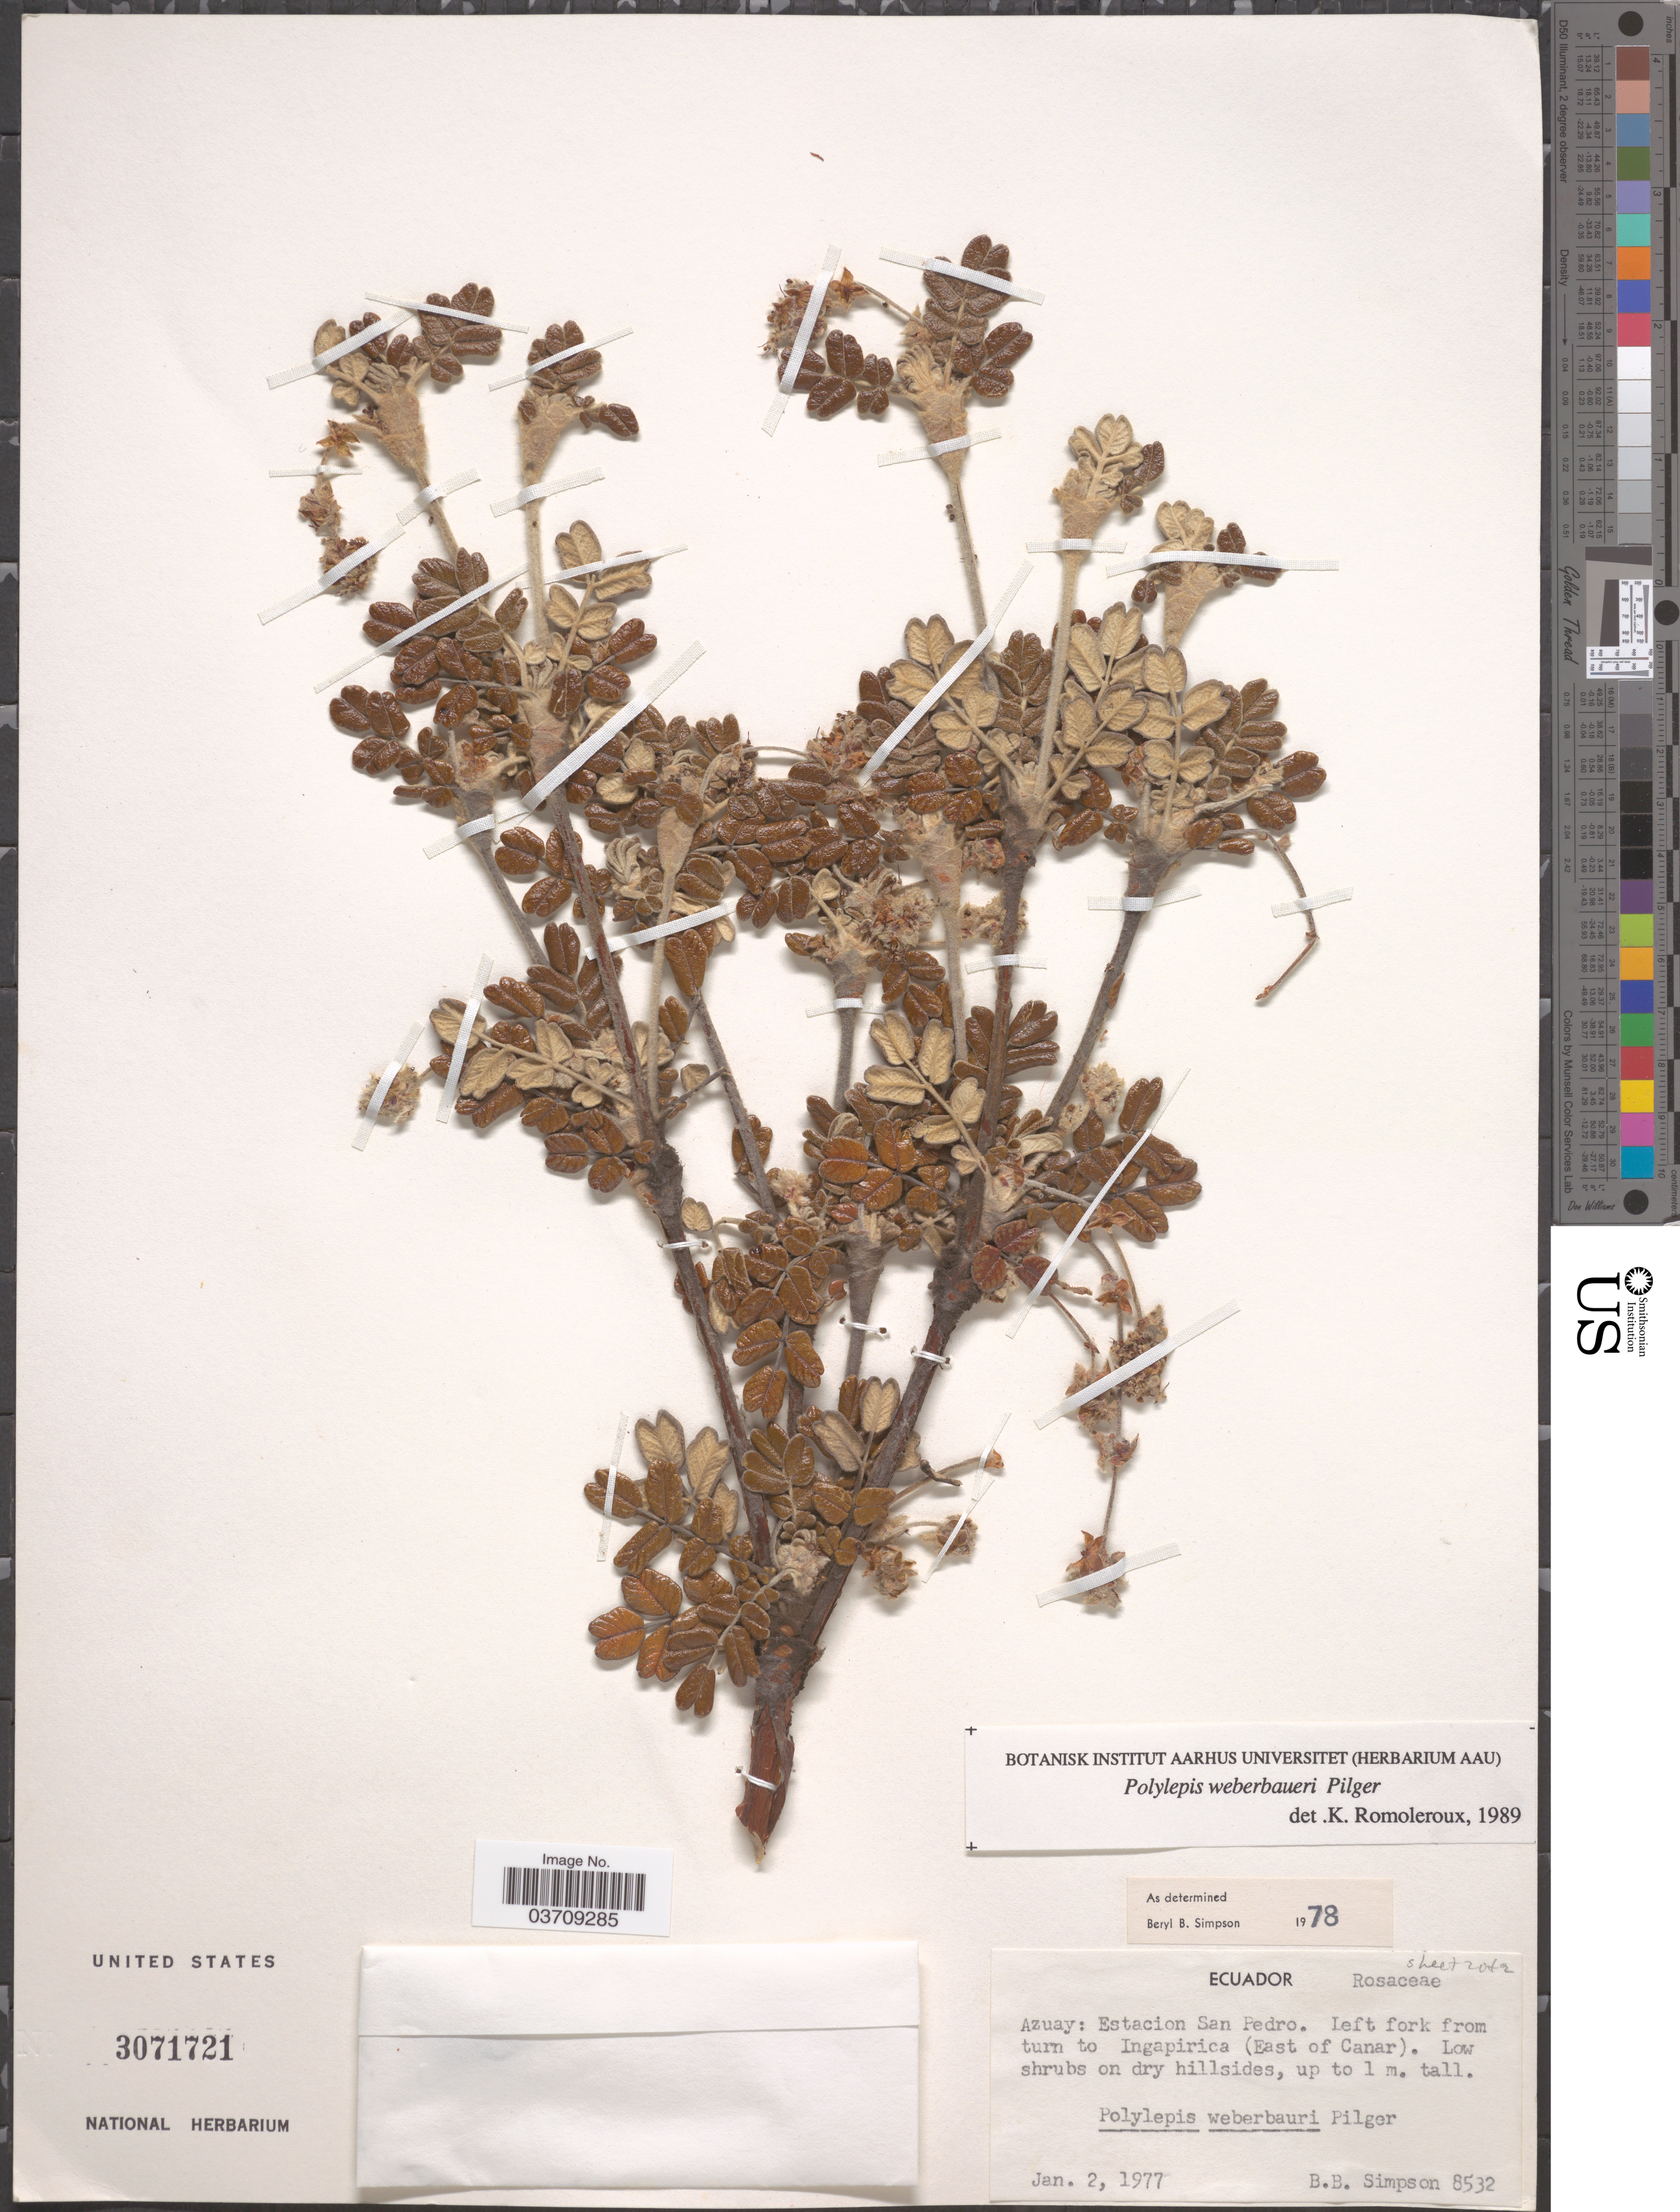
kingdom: Plantae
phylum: Tracheophyta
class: Magnoliopsida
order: Rosales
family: Rosaceae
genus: Polylepis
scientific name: Polylepis weberbaueri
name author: Pilg.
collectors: B. Simpson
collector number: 8532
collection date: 1977-01-02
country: Ecuador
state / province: Azuay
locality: Estacion San Pedro. Left fork from turn to Ingapirica (East of Canar).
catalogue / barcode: US 3071721